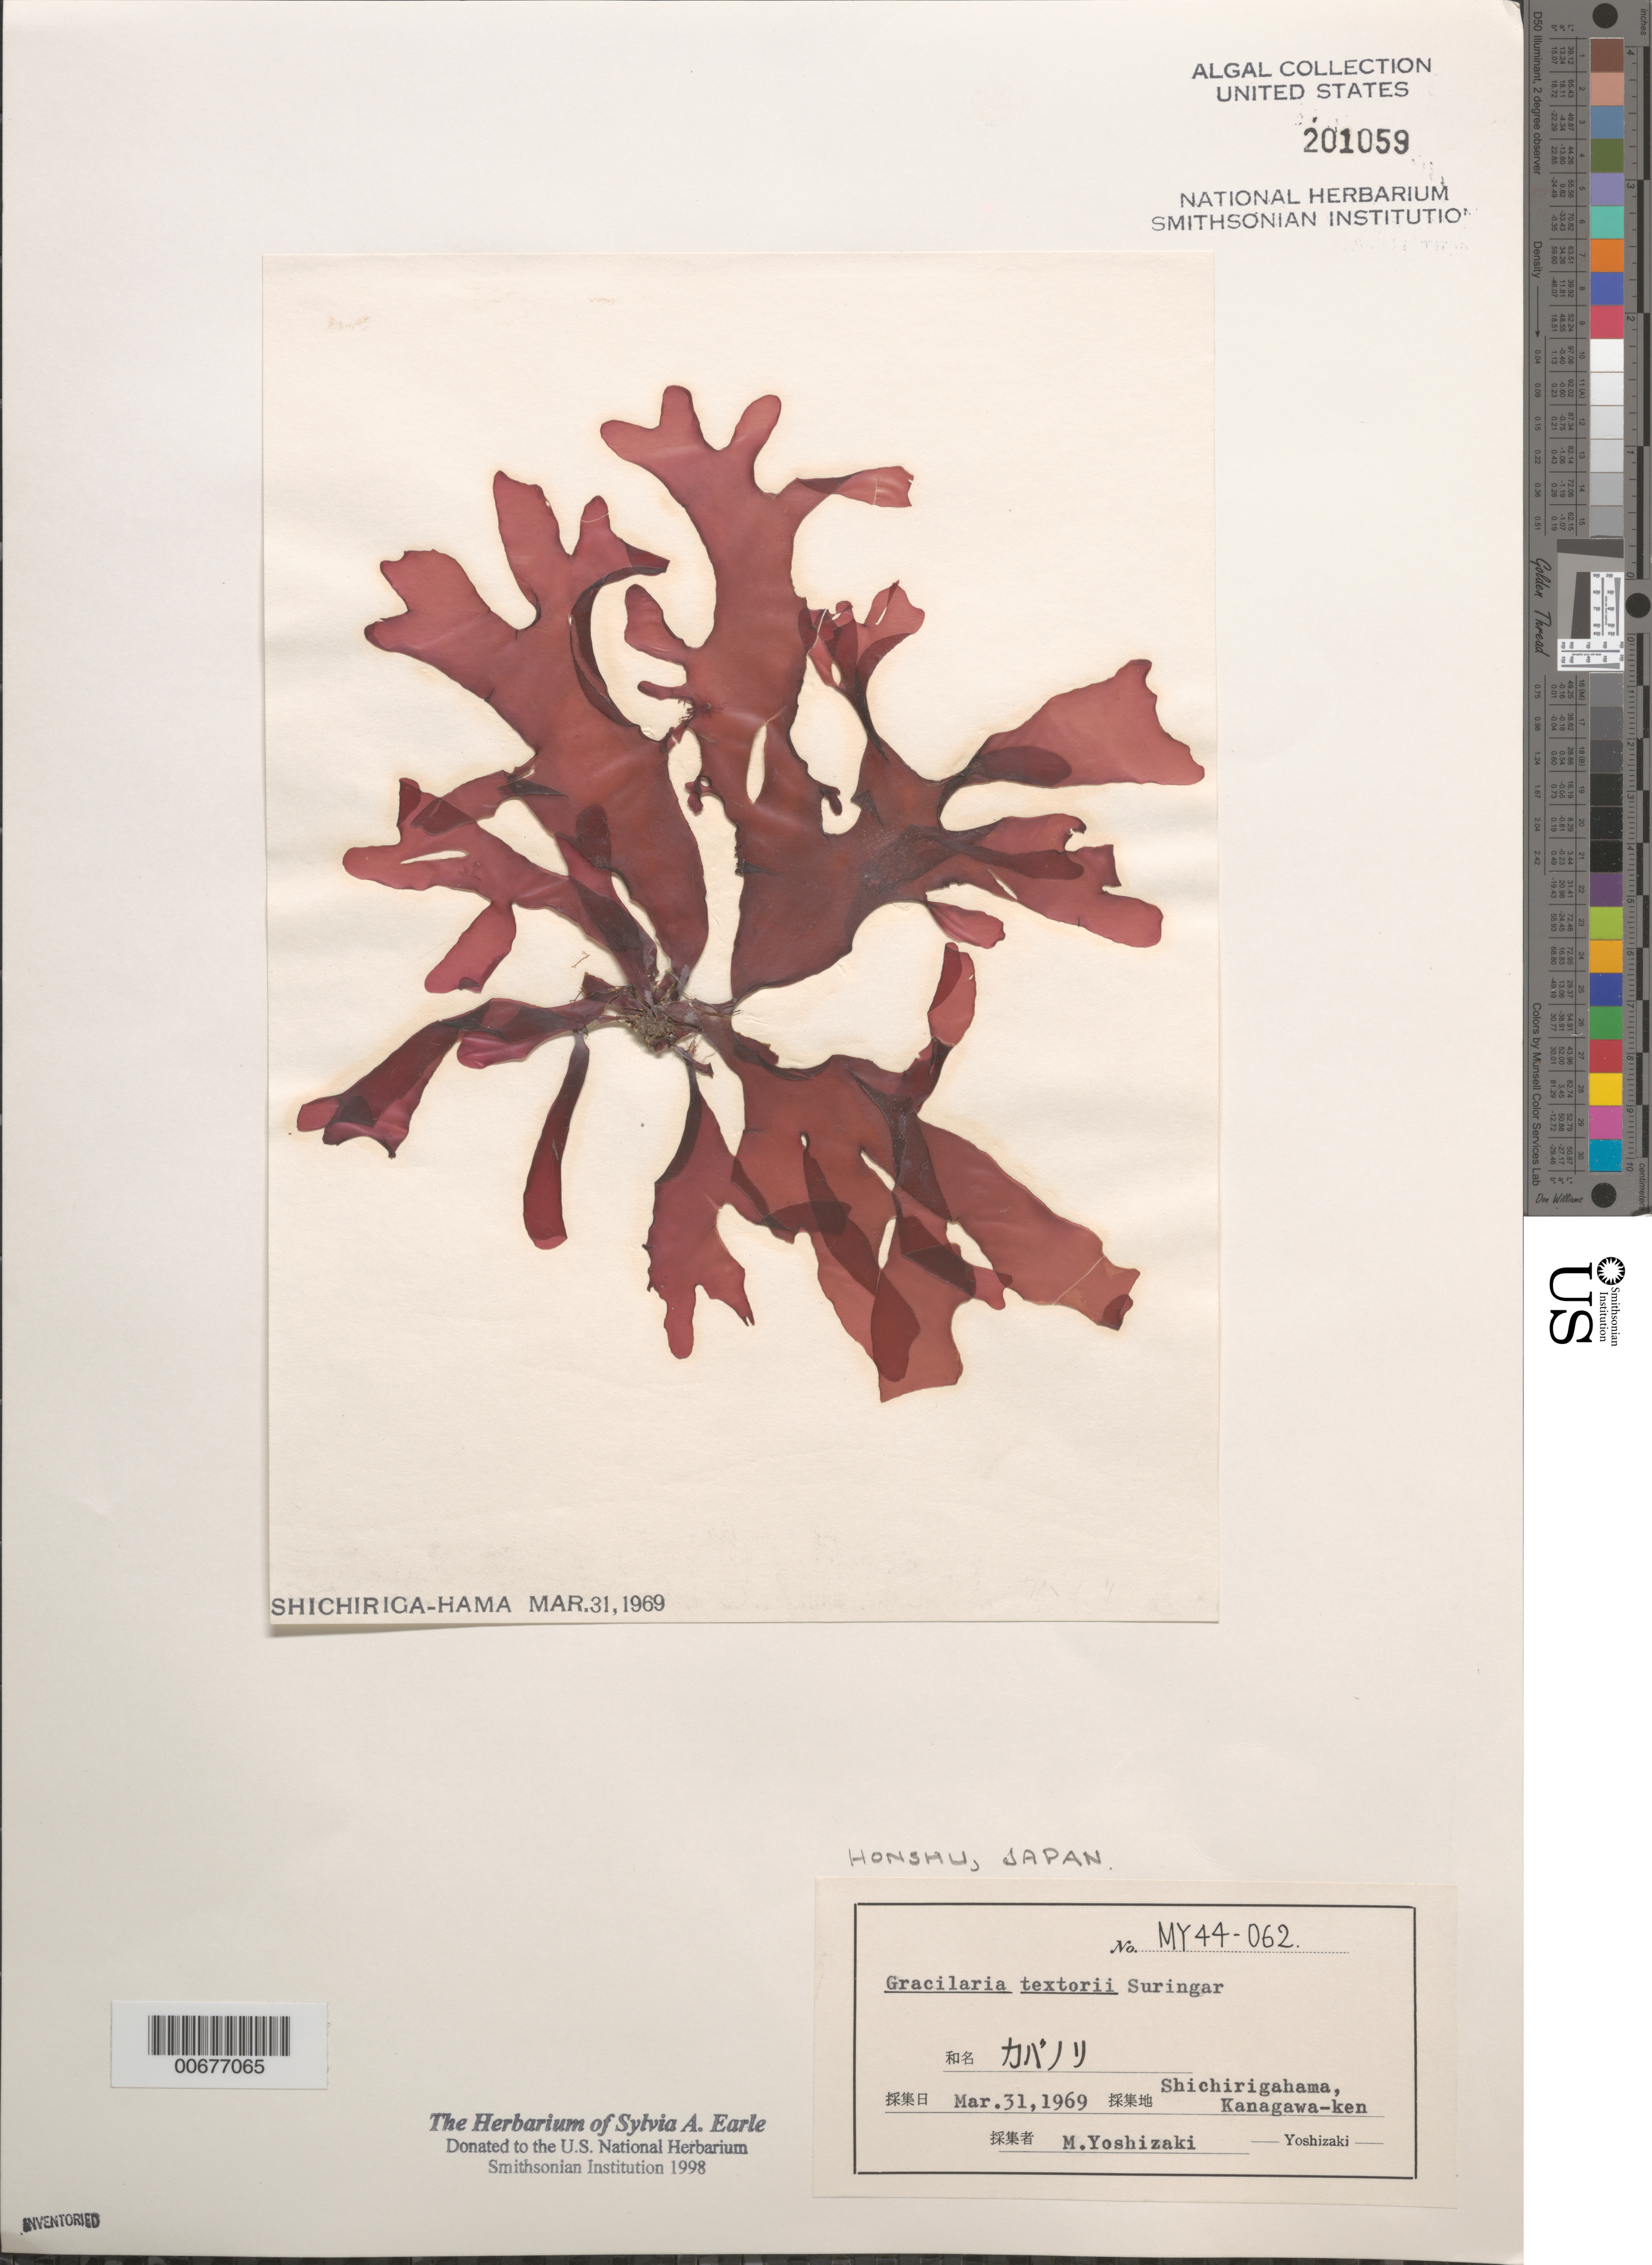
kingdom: Plantae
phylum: Rhodophyta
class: Florideophyceae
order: Gracilariales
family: Gracilariaceae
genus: Gracilaria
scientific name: Gracilaria textorii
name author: (Suringar) De Toni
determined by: Yoshizaki, M.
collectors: M. Yoshizaki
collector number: MY 44-062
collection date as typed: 31 Mar 1969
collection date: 1969-03-31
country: Japan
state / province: Kanagawa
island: Honshu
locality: Shichiriga-hama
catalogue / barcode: US 201059